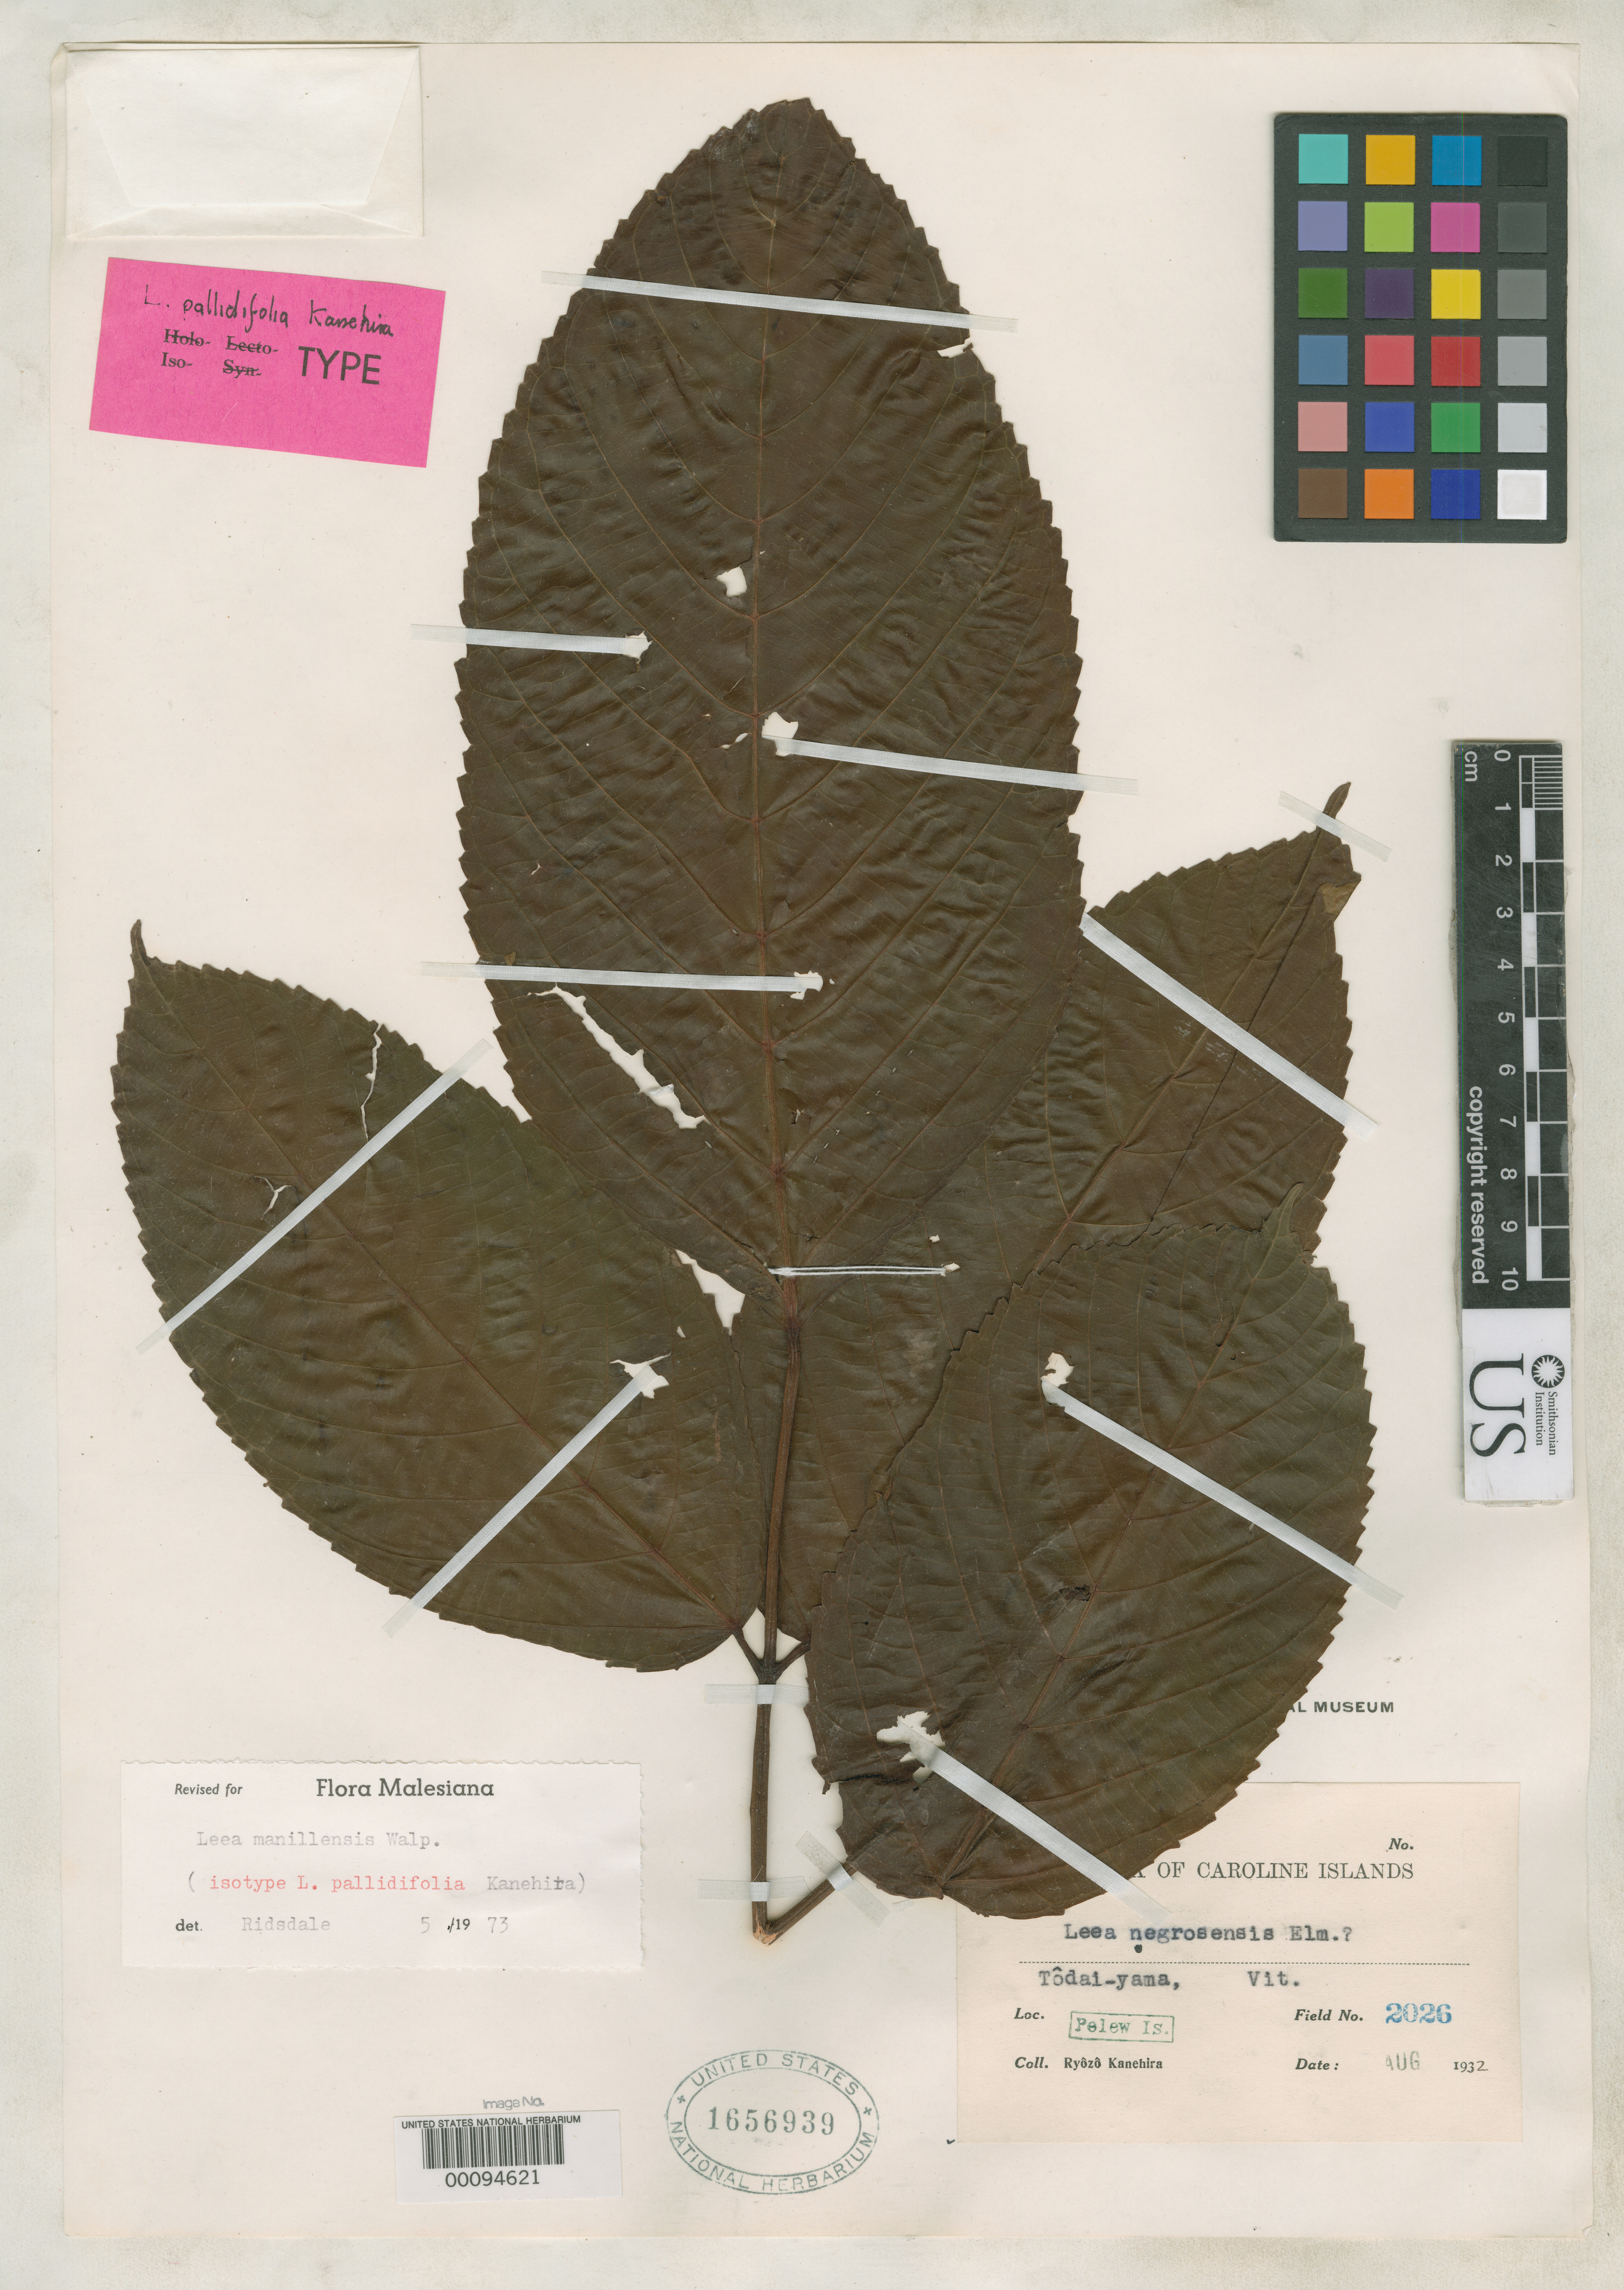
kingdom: Plantae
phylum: Tracheophyta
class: Magnoliopsida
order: Vitales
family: Vitaceae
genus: Leea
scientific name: Leea pallidifolia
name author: Kaneh.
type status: Isotype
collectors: R. Kanehira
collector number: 2026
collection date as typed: Aug 1932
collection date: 1932-08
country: Palau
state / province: Koror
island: Oreor (Koror)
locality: Oreor (Koror)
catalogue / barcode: US 1656939